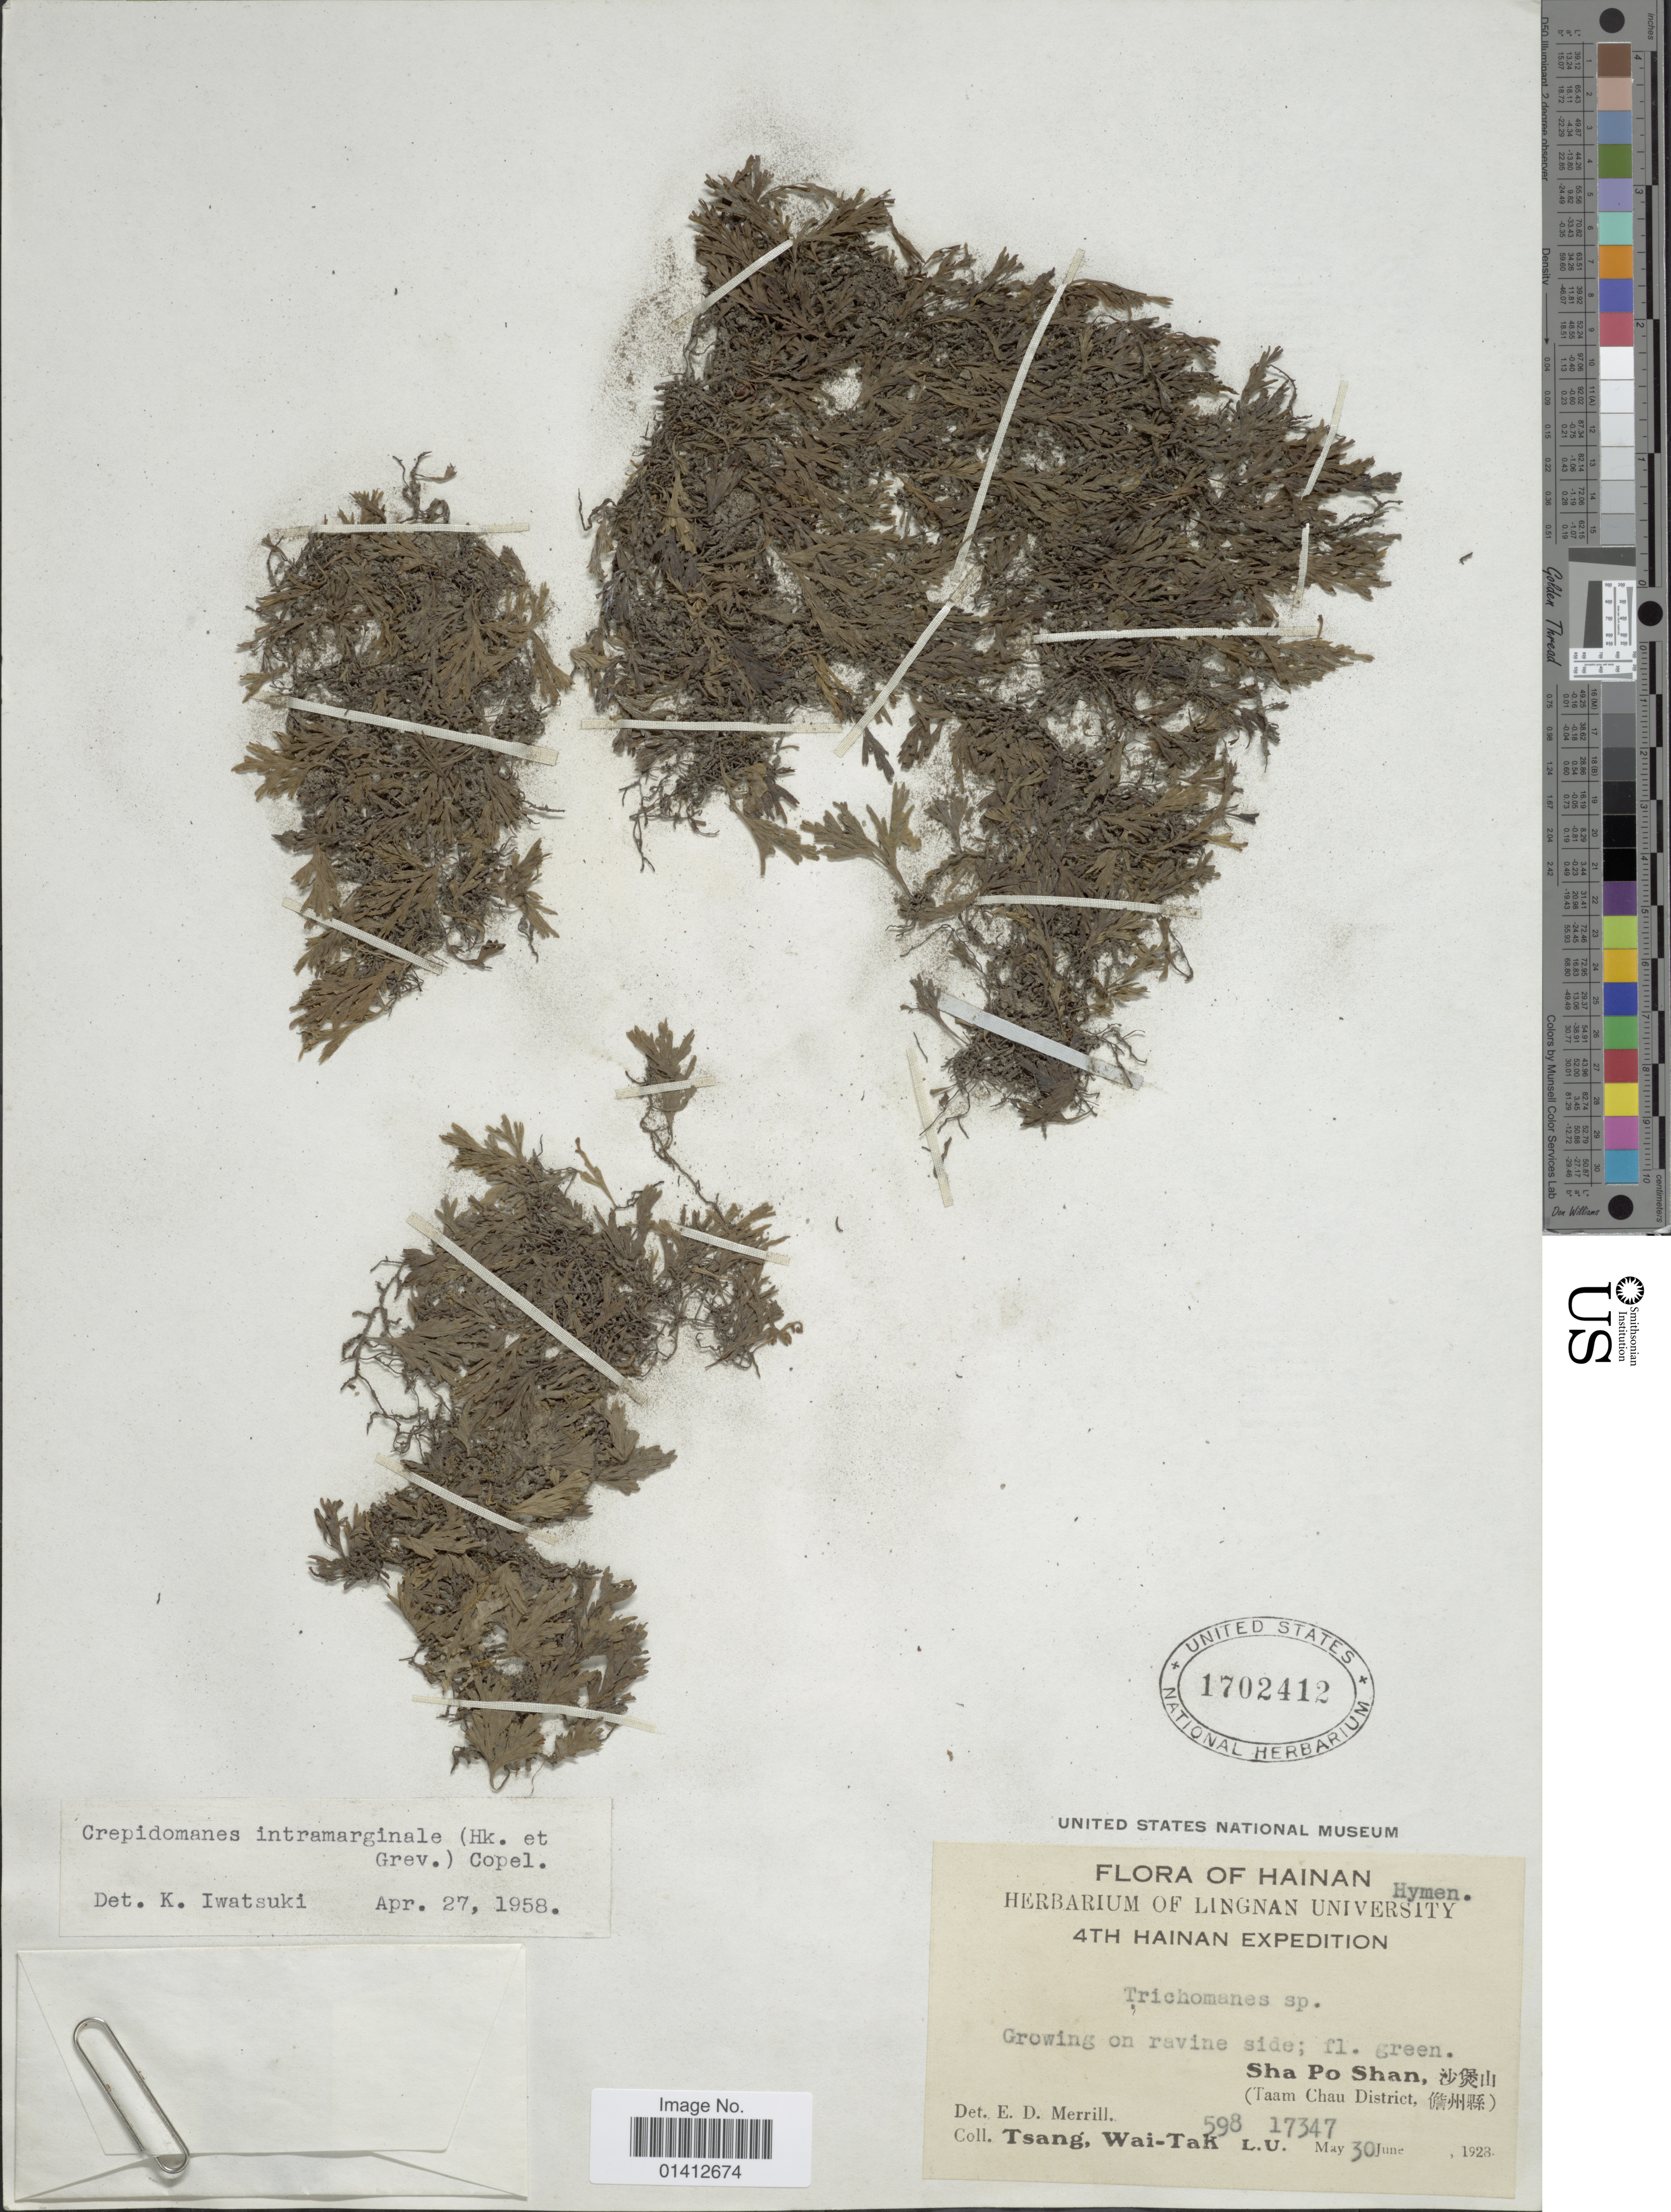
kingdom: Plantae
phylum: Tracheophyta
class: Polypodiopsida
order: Hymenophyllales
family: Hymenophyllaceae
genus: Crepidomanes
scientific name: Crepidomanes intramarginale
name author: (C. Presl) C. Presl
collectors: W. T. Tsang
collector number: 598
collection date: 1923-05-30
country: China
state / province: Hainan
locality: Sha Po Shan, X, (Taam Chau District, X)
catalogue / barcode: US 1702412